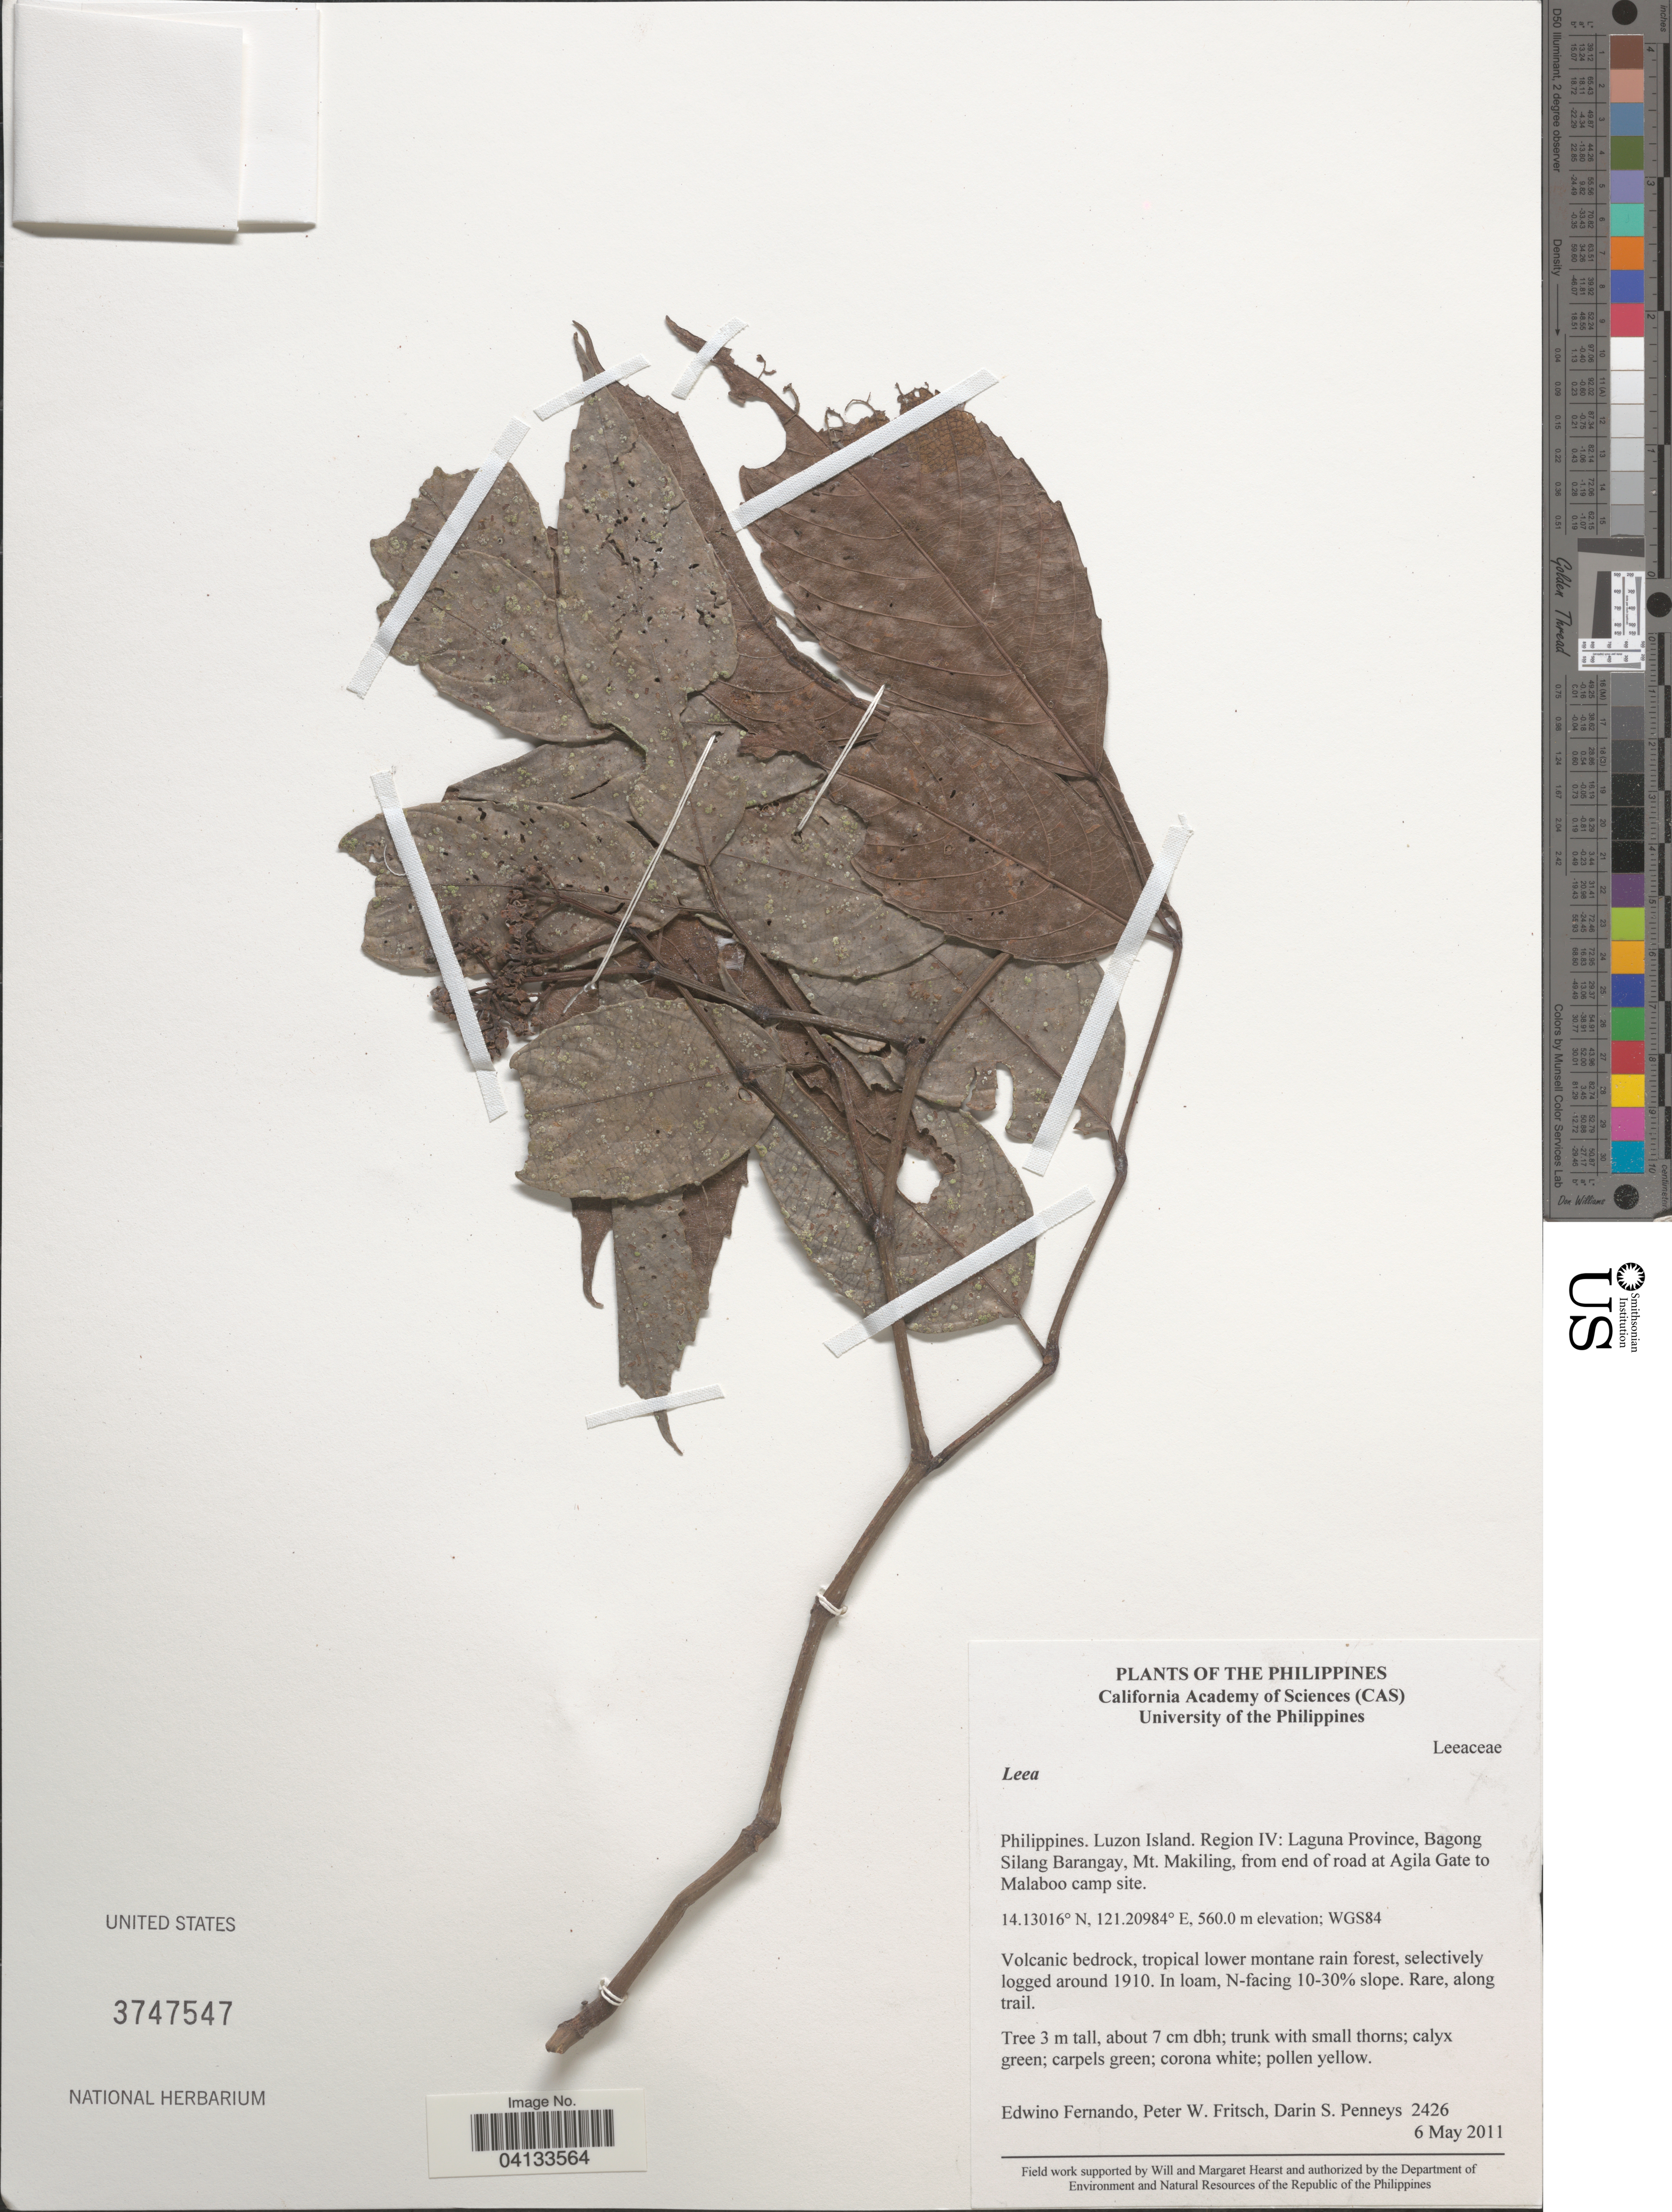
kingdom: Plantae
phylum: Tracheophyta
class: Magnoliopsida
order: Vitales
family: Vitaceae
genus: Leea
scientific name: Leea sp.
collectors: E. S. Fernando, P. W. Fritsch & D. S. Penneys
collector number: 2426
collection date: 2011-05-06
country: Philippines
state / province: Calabarzon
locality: Luzon Island. Region IV: Laguna Province, Bagong Silang Barangay, Mt. Makiling, from end of road at Agila Gate to Malaboo camp site. WGS84.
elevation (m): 560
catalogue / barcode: US 3747547